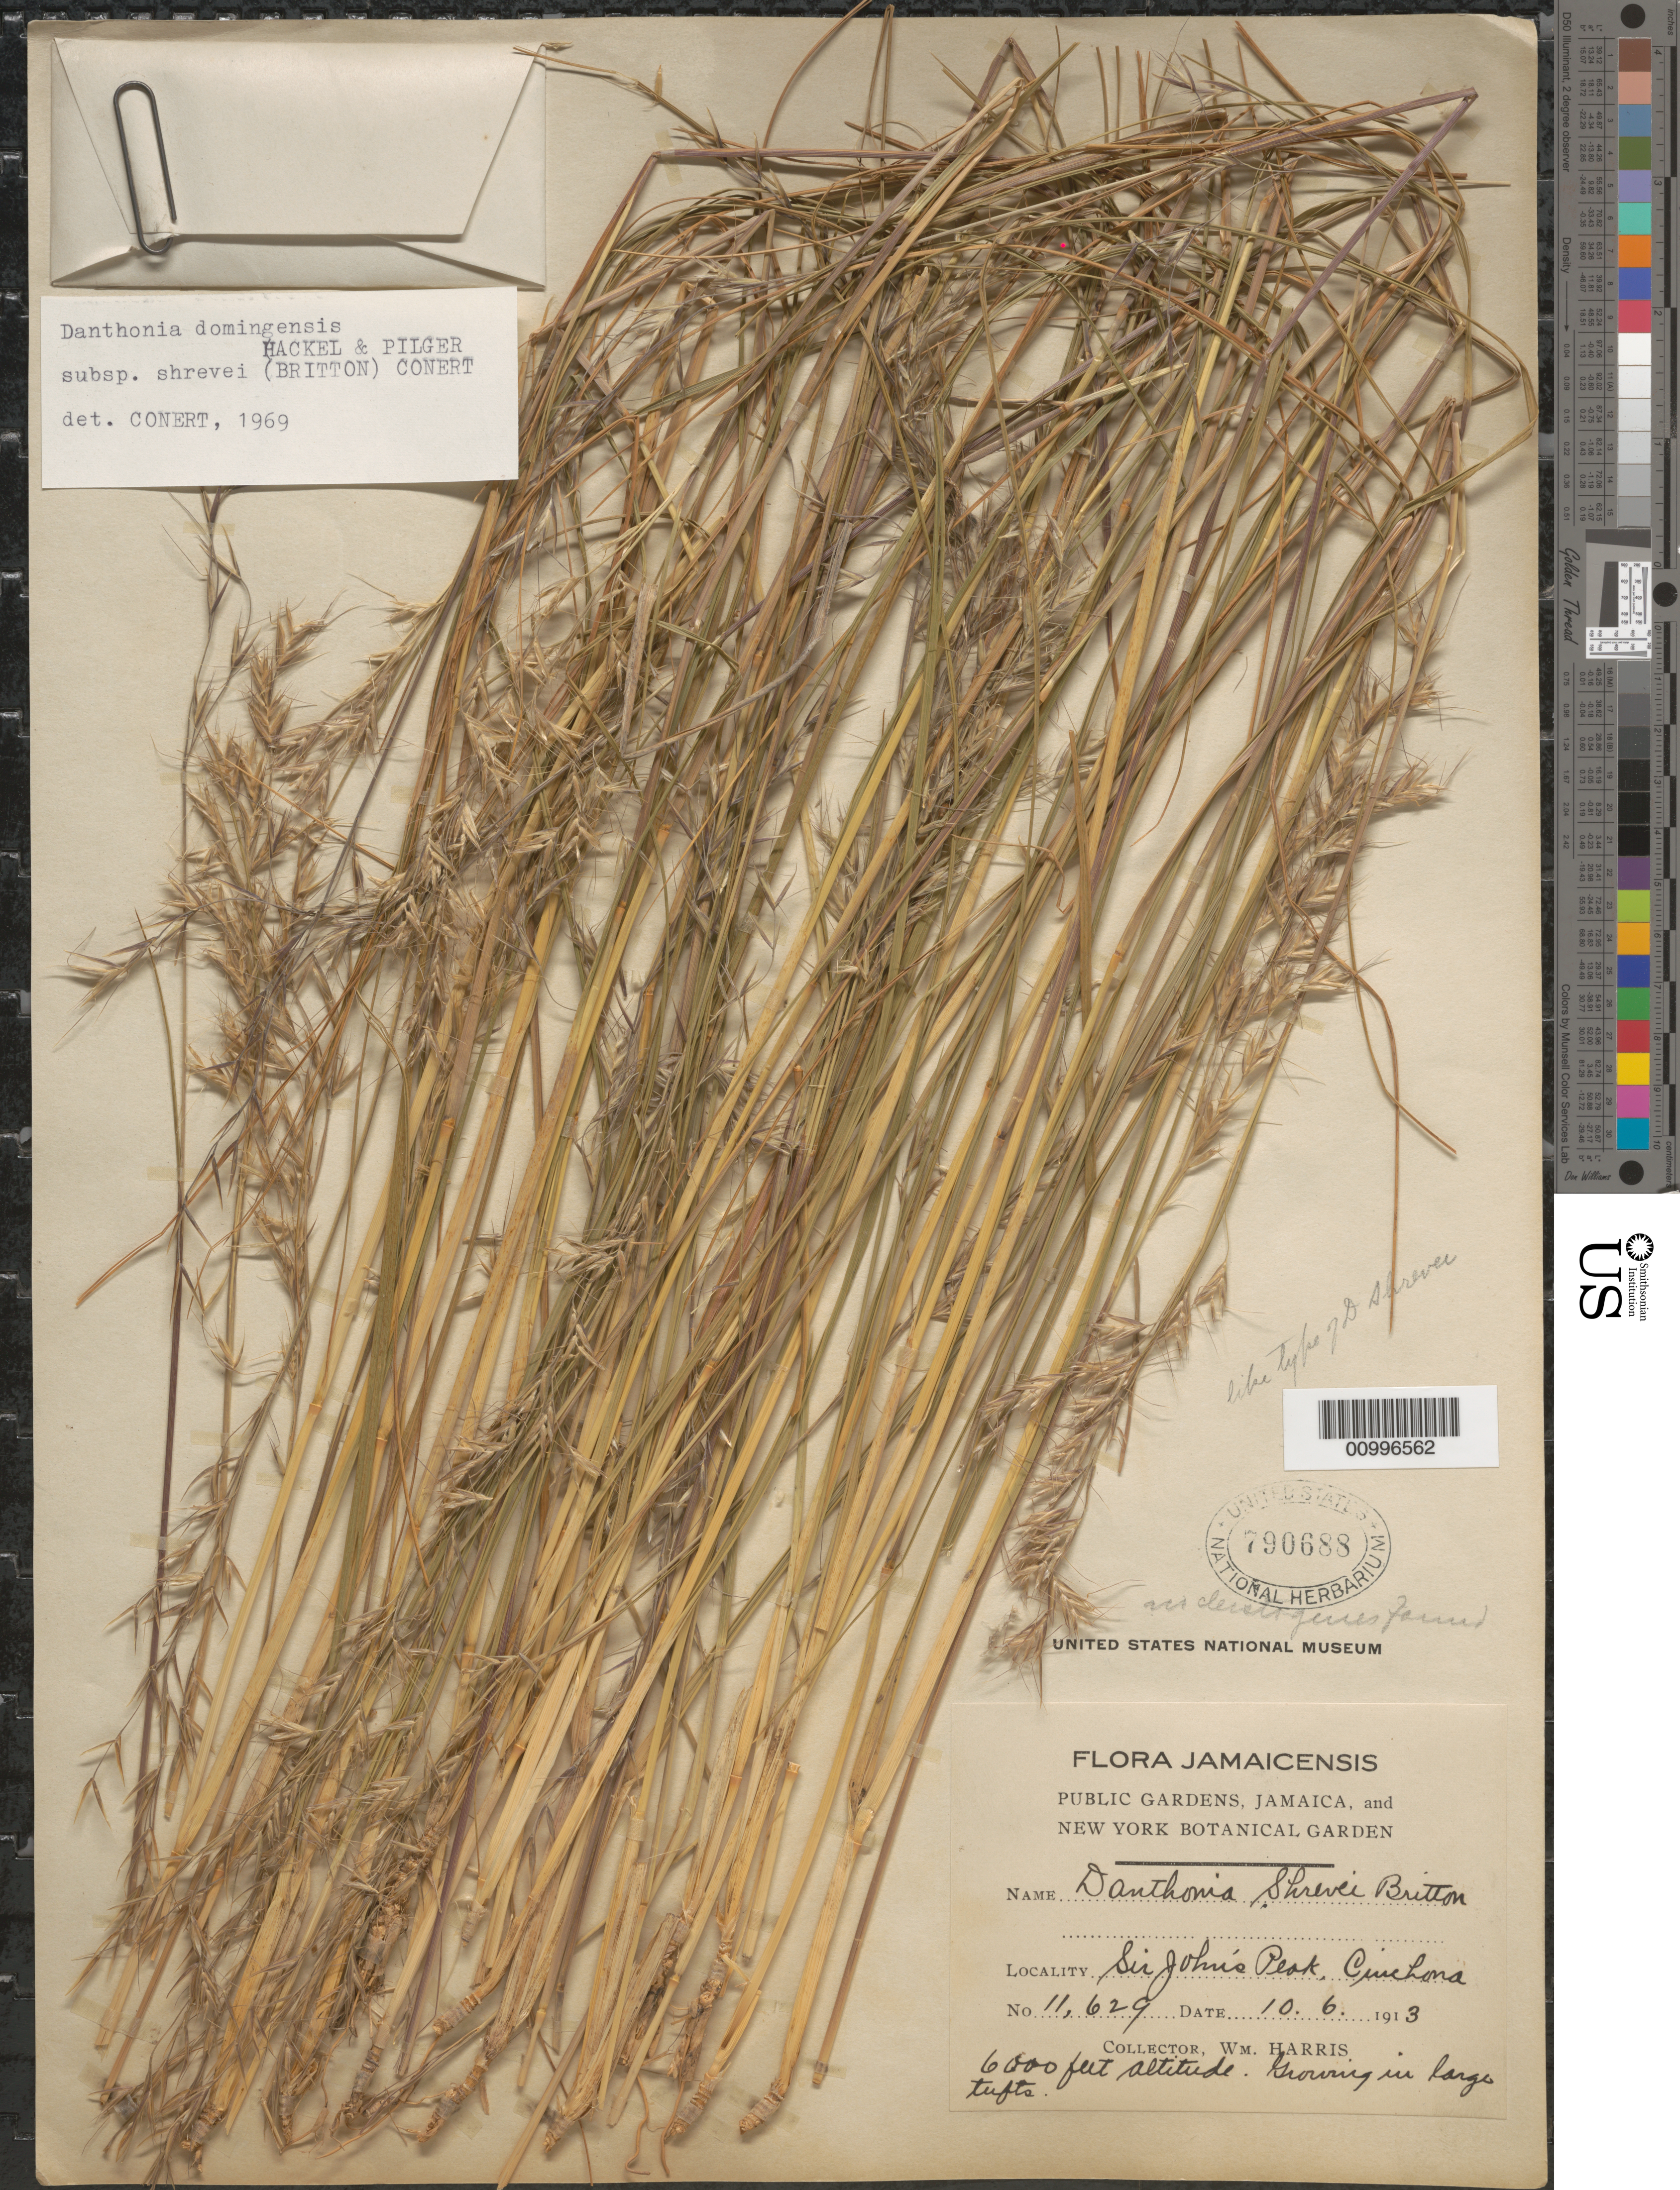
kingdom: Plantae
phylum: Tracheophyta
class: Liliopsida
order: Poales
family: Poaceae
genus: Danthonia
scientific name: Danthonia domingensis subsp. domingensis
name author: Hack. & Pilg.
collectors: W. H. Harris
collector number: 11629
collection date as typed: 10 Jun 1913 or 06 Oct 1913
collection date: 1913-06-10 or 1913-10-06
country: Jamaica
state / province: Saint Andrew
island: Jamaica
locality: Cinchona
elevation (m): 1829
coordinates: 0 N, 0 E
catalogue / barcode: US 790688